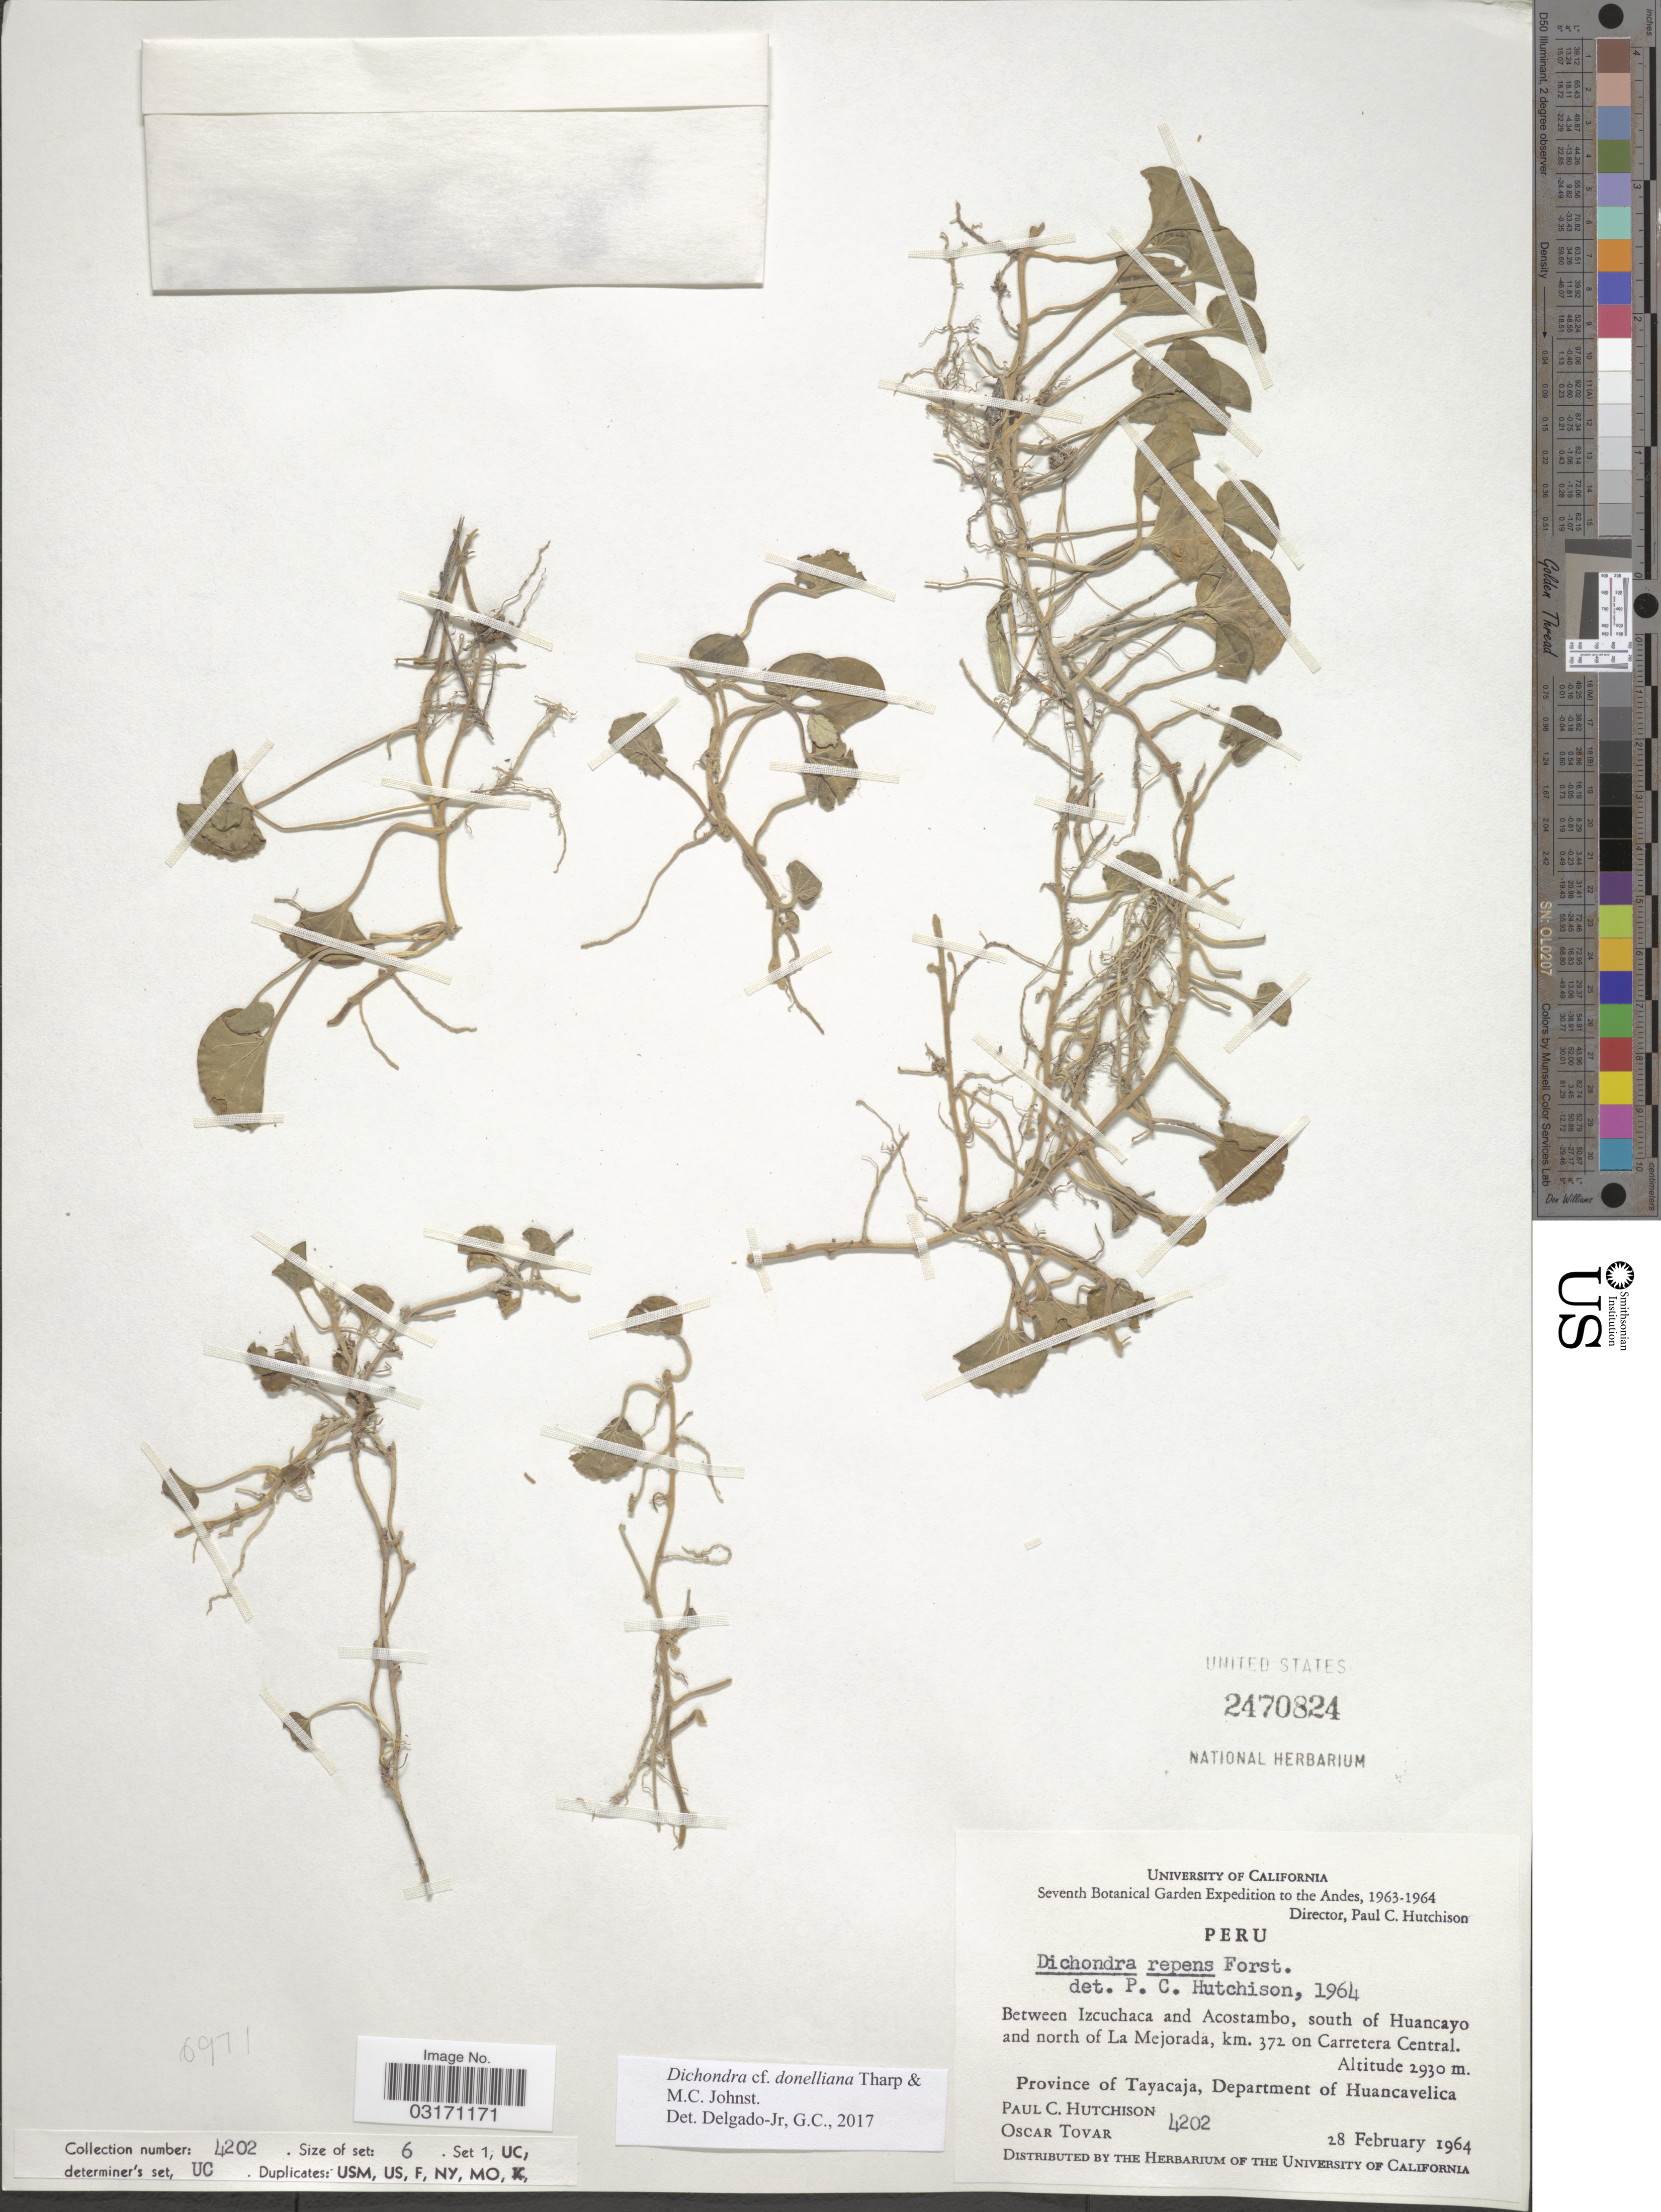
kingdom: Plantae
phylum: Tracheophyta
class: Magnoliopsida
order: Solanales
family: Convolvulaceae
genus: Dichondra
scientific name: Dichondra donelliana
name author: Tharp & M.C. Johnst.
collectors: P. C. Hutchison & Ó. Tovar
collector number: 4202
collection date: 1964-02-28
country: Peru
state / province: Huancavelica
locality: Andes. Between Izuchaca and Acostambo, south of Huancayo and north of La Mejorada, km. 372 on Carretera Central. Province of Tayacaja, Department of Huancavelica.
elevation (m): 2930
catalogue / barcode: US 2470824